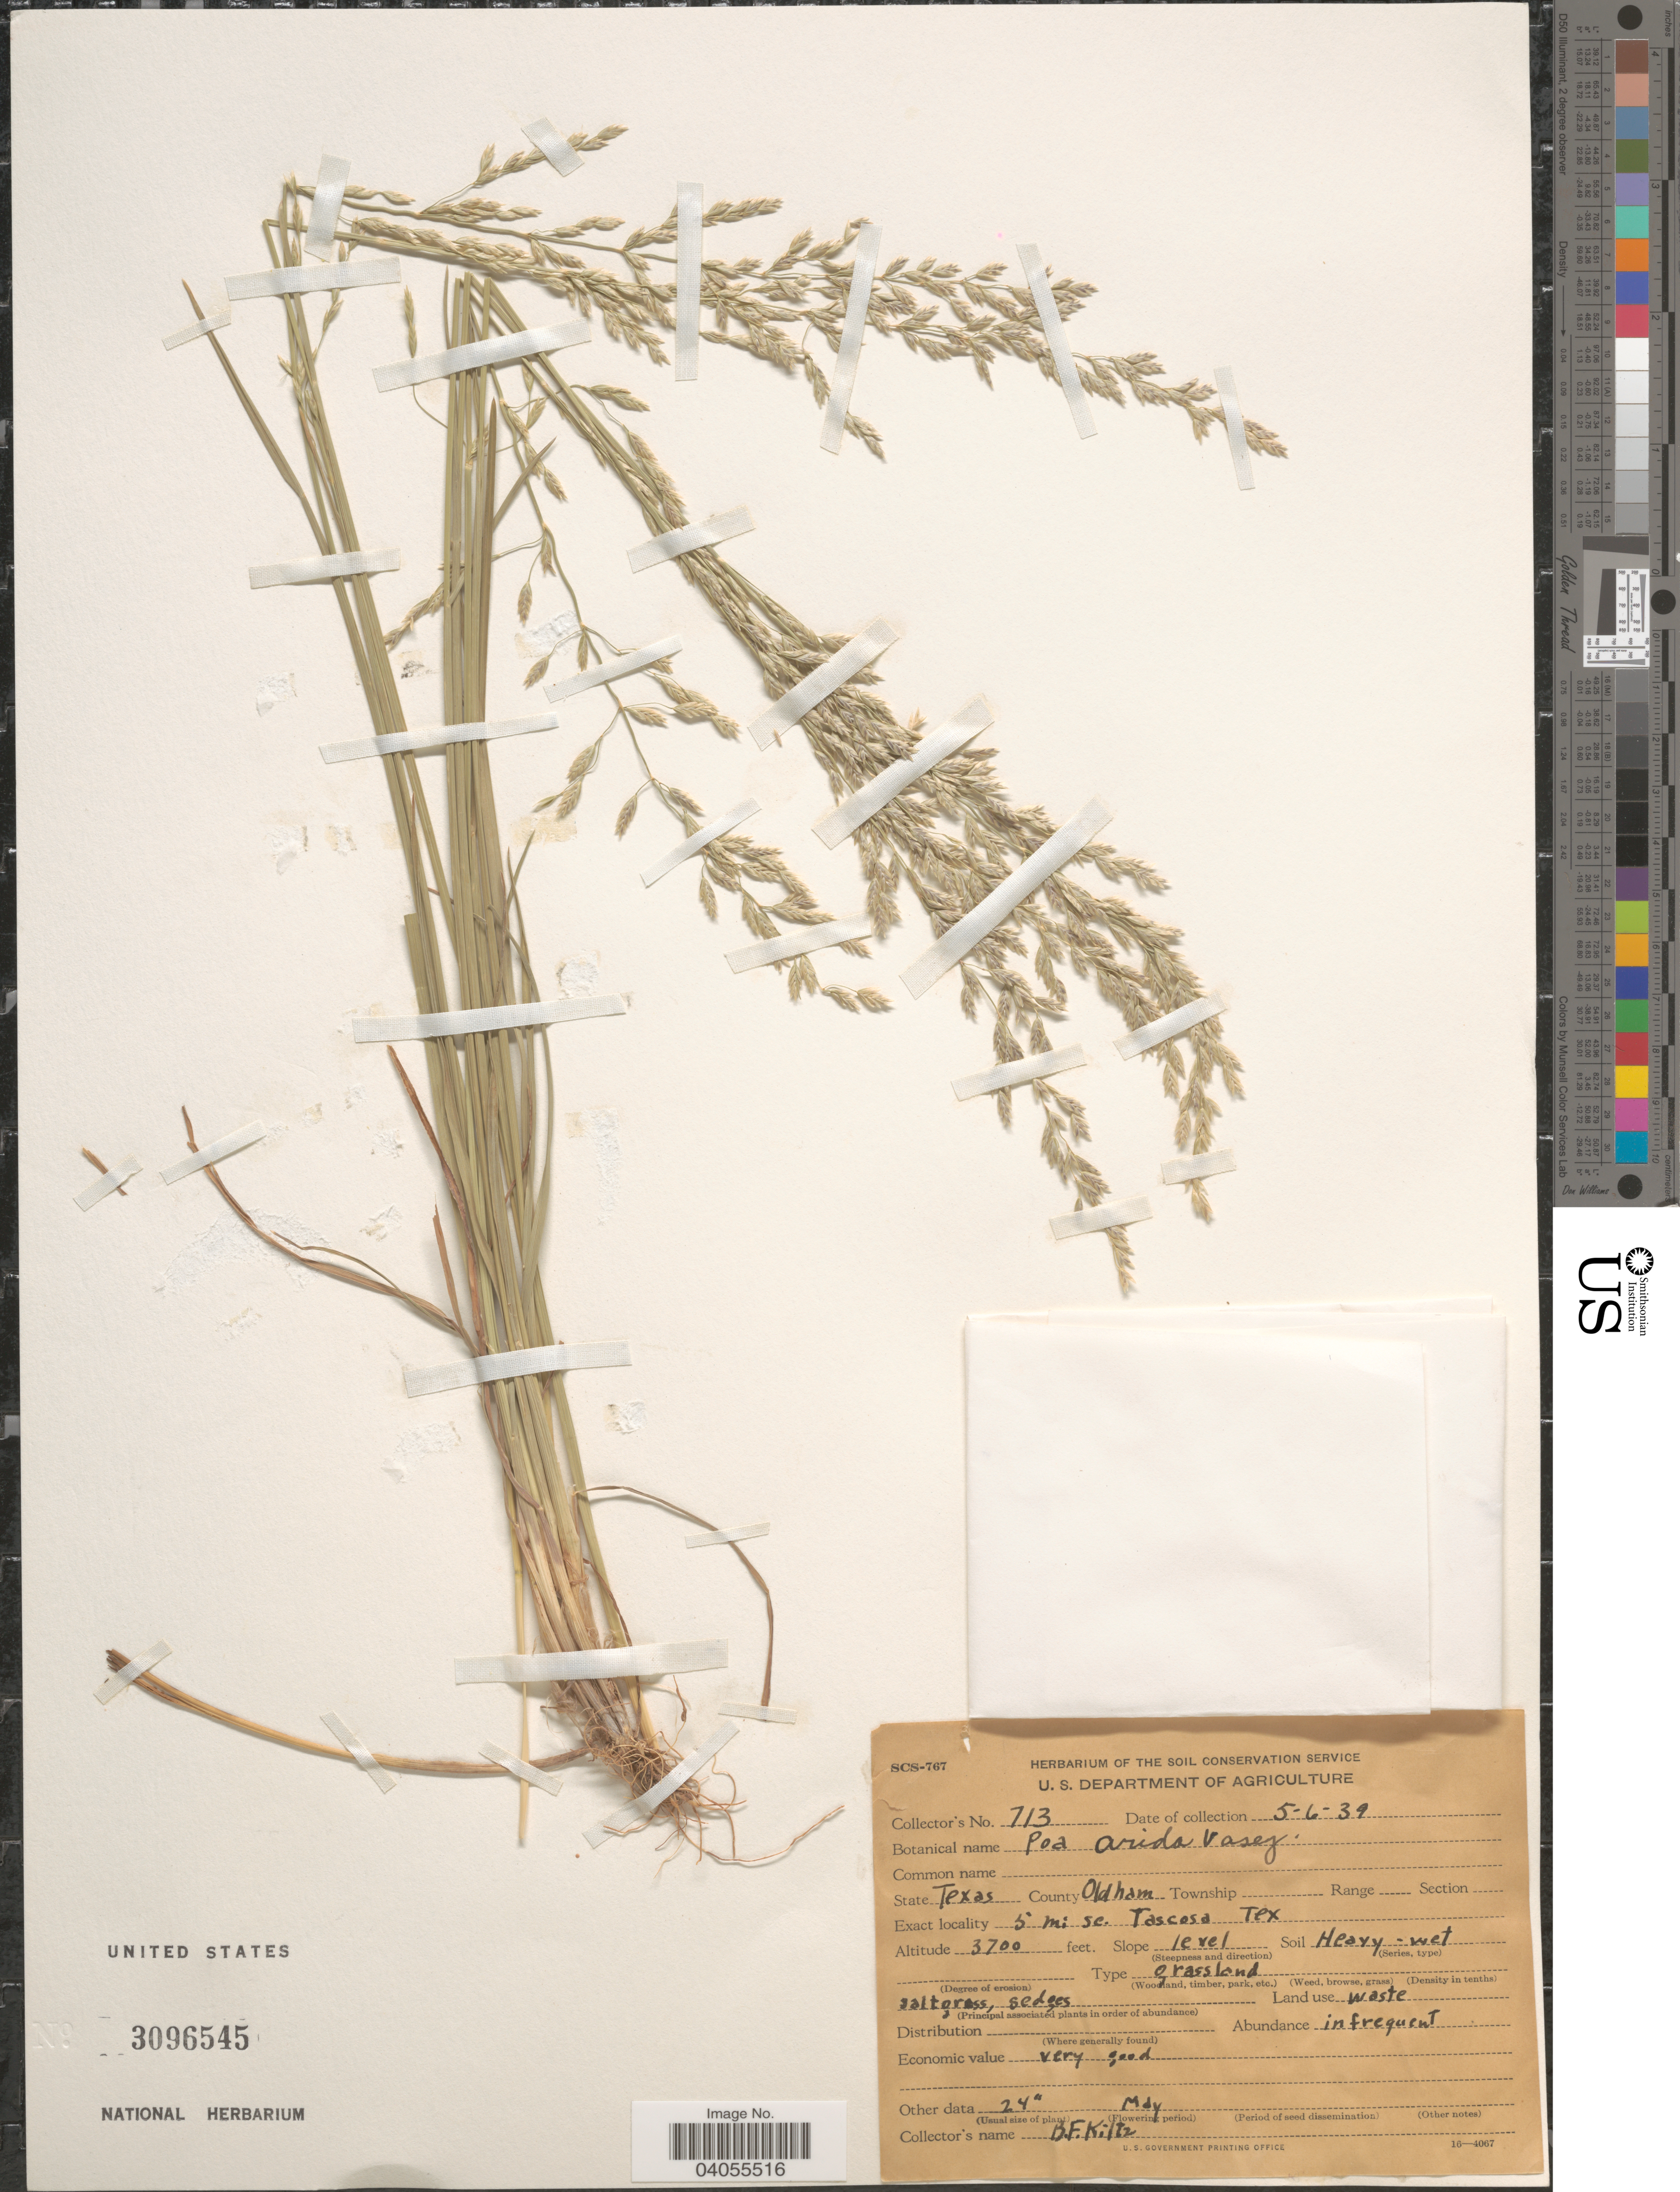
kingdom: Plantae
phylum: Tracheophyta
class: Liliopsida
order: Poales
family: Poaceae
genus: Poa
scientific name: Poa arida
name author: Vasey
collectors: B. Kiltz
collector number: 713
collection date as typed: Transcribed d/m/y: 6/5/39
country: United States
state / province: Texas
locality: County Oldham. 5 mi. se. Tascase.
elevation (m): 1128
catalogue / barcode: US 3096545